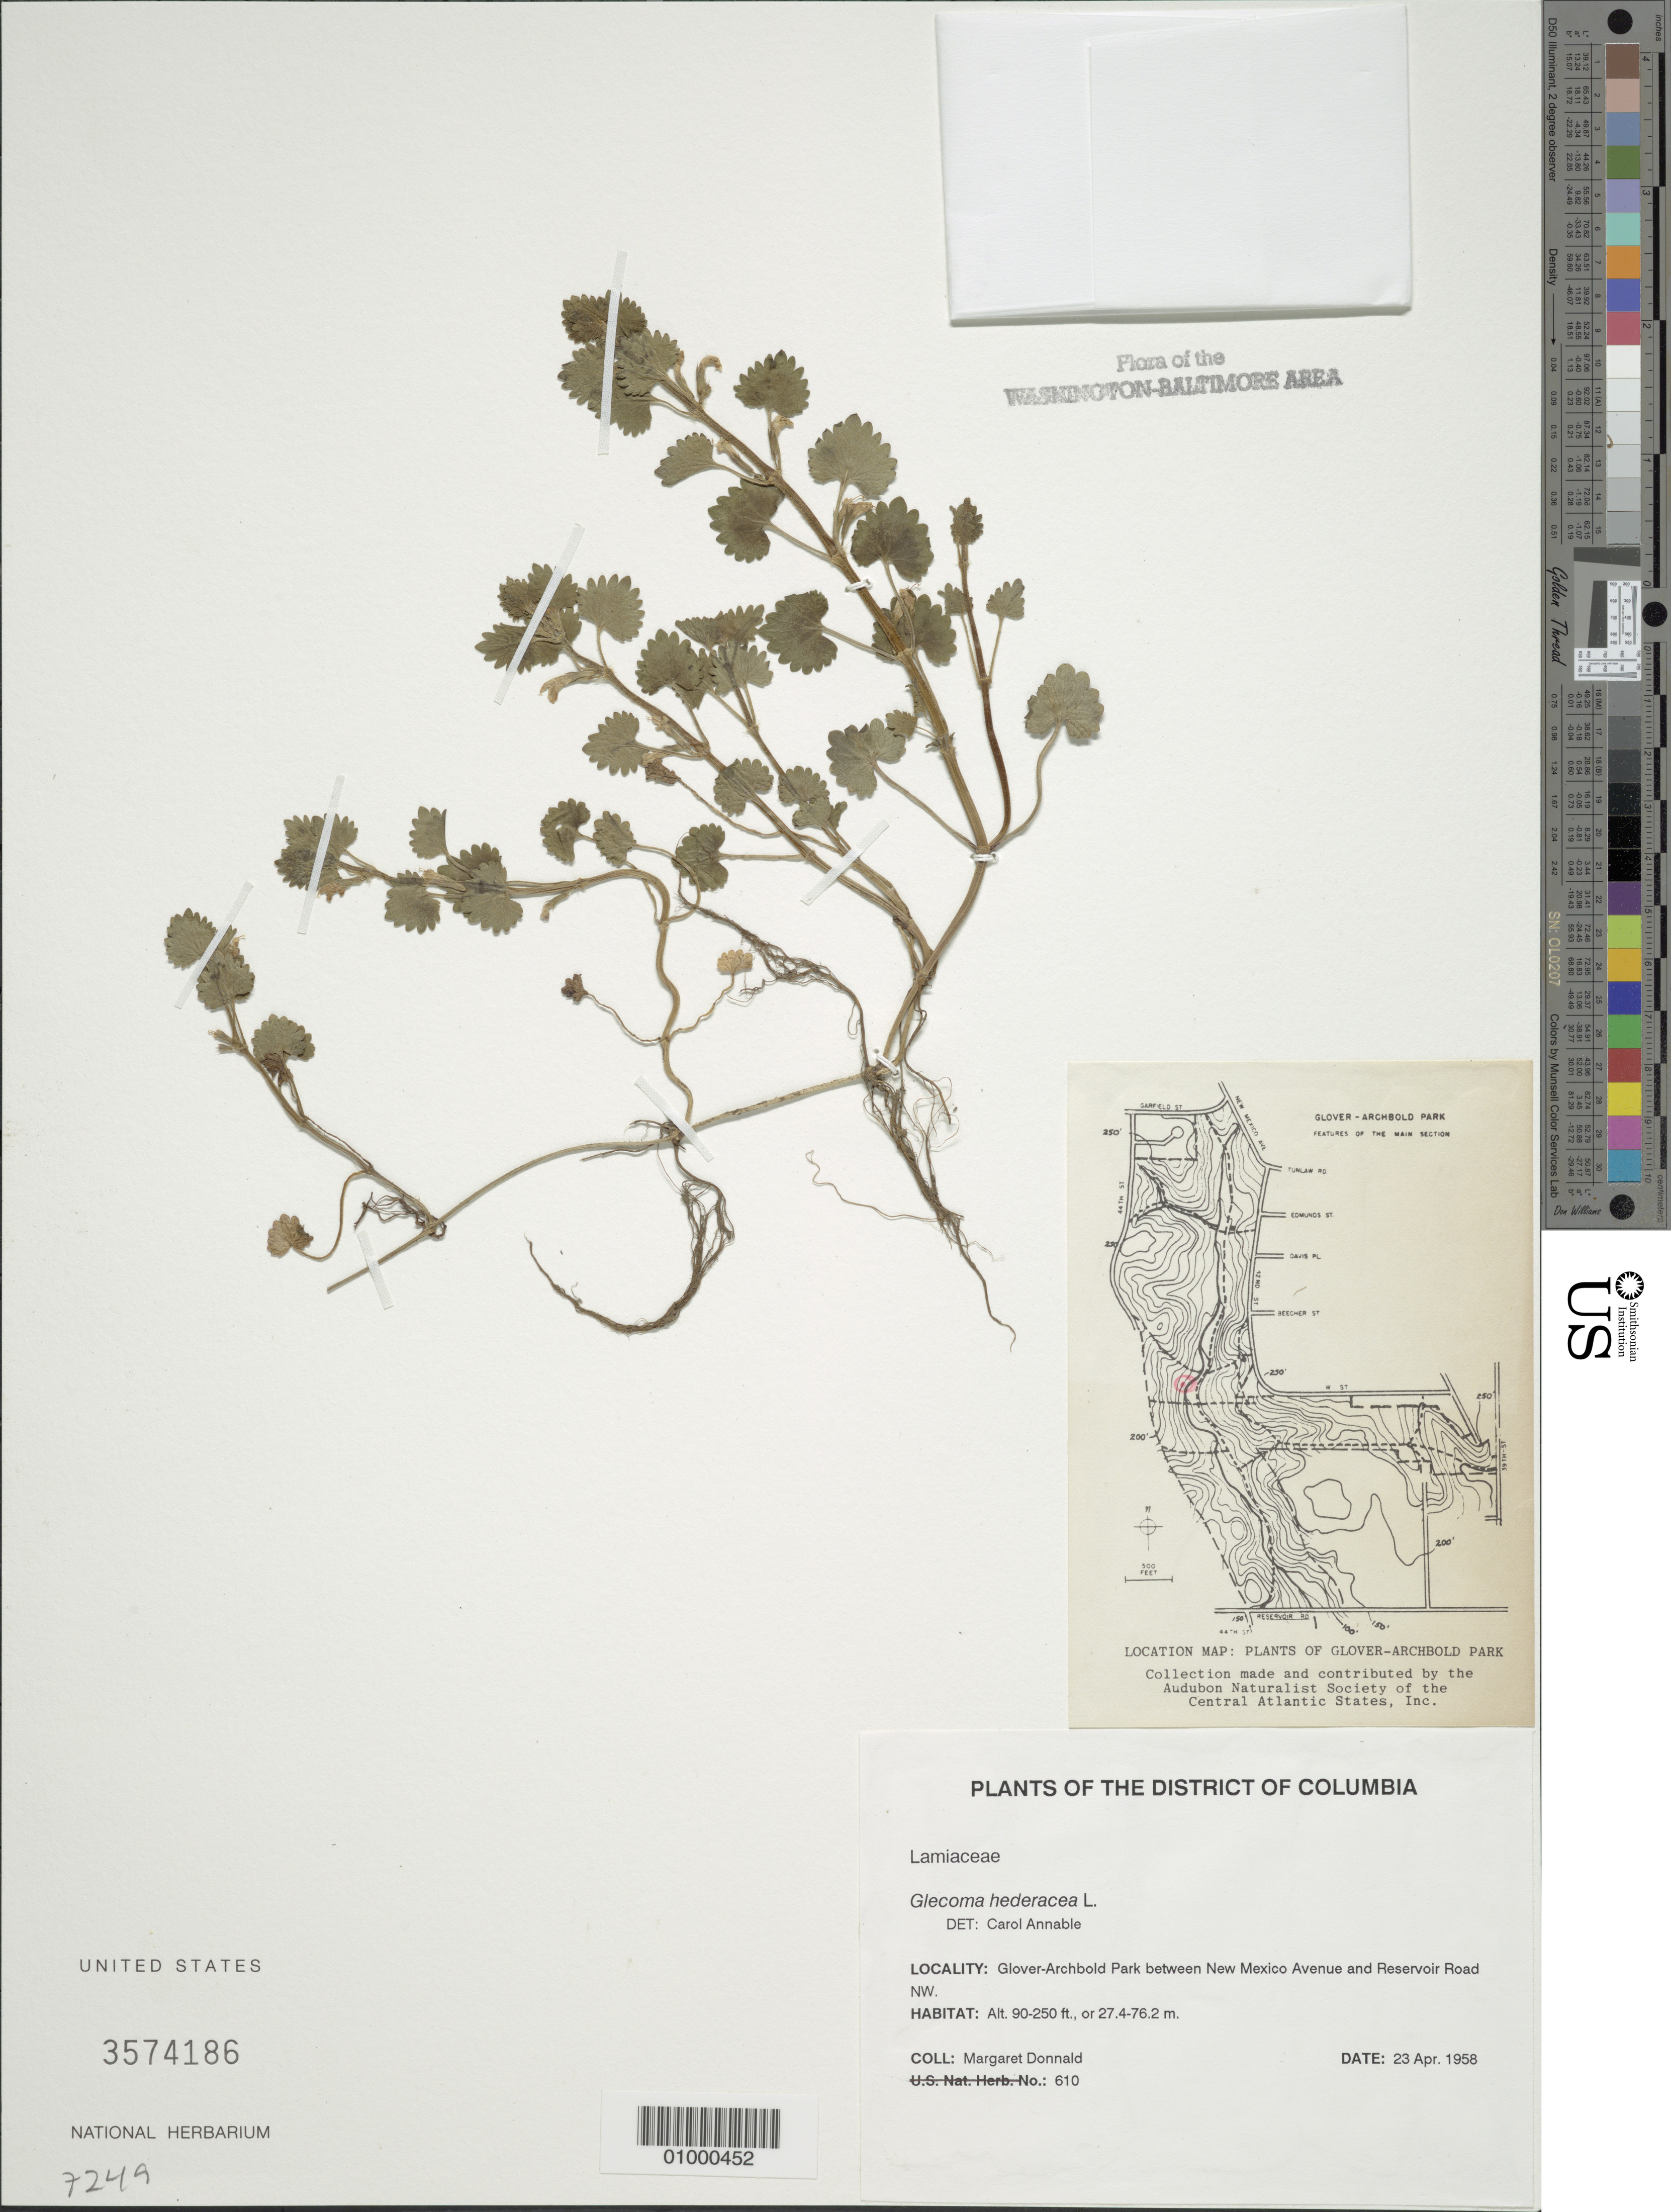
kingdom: Plantae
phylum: Tracheophyta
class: Magnoliopsida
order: Lamiales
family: Lamiaceae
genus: Glechoma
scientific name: Glechoma hederacea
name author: L.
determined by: Annable, C. R.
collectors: M. Donnald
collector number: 610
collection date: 1958-04-23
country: United States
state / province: District of Columbia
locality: Glover-Archbold Park between New Mexico Avenue and Reservoir Road NW.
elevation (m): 27.4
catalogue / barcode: US 3574186